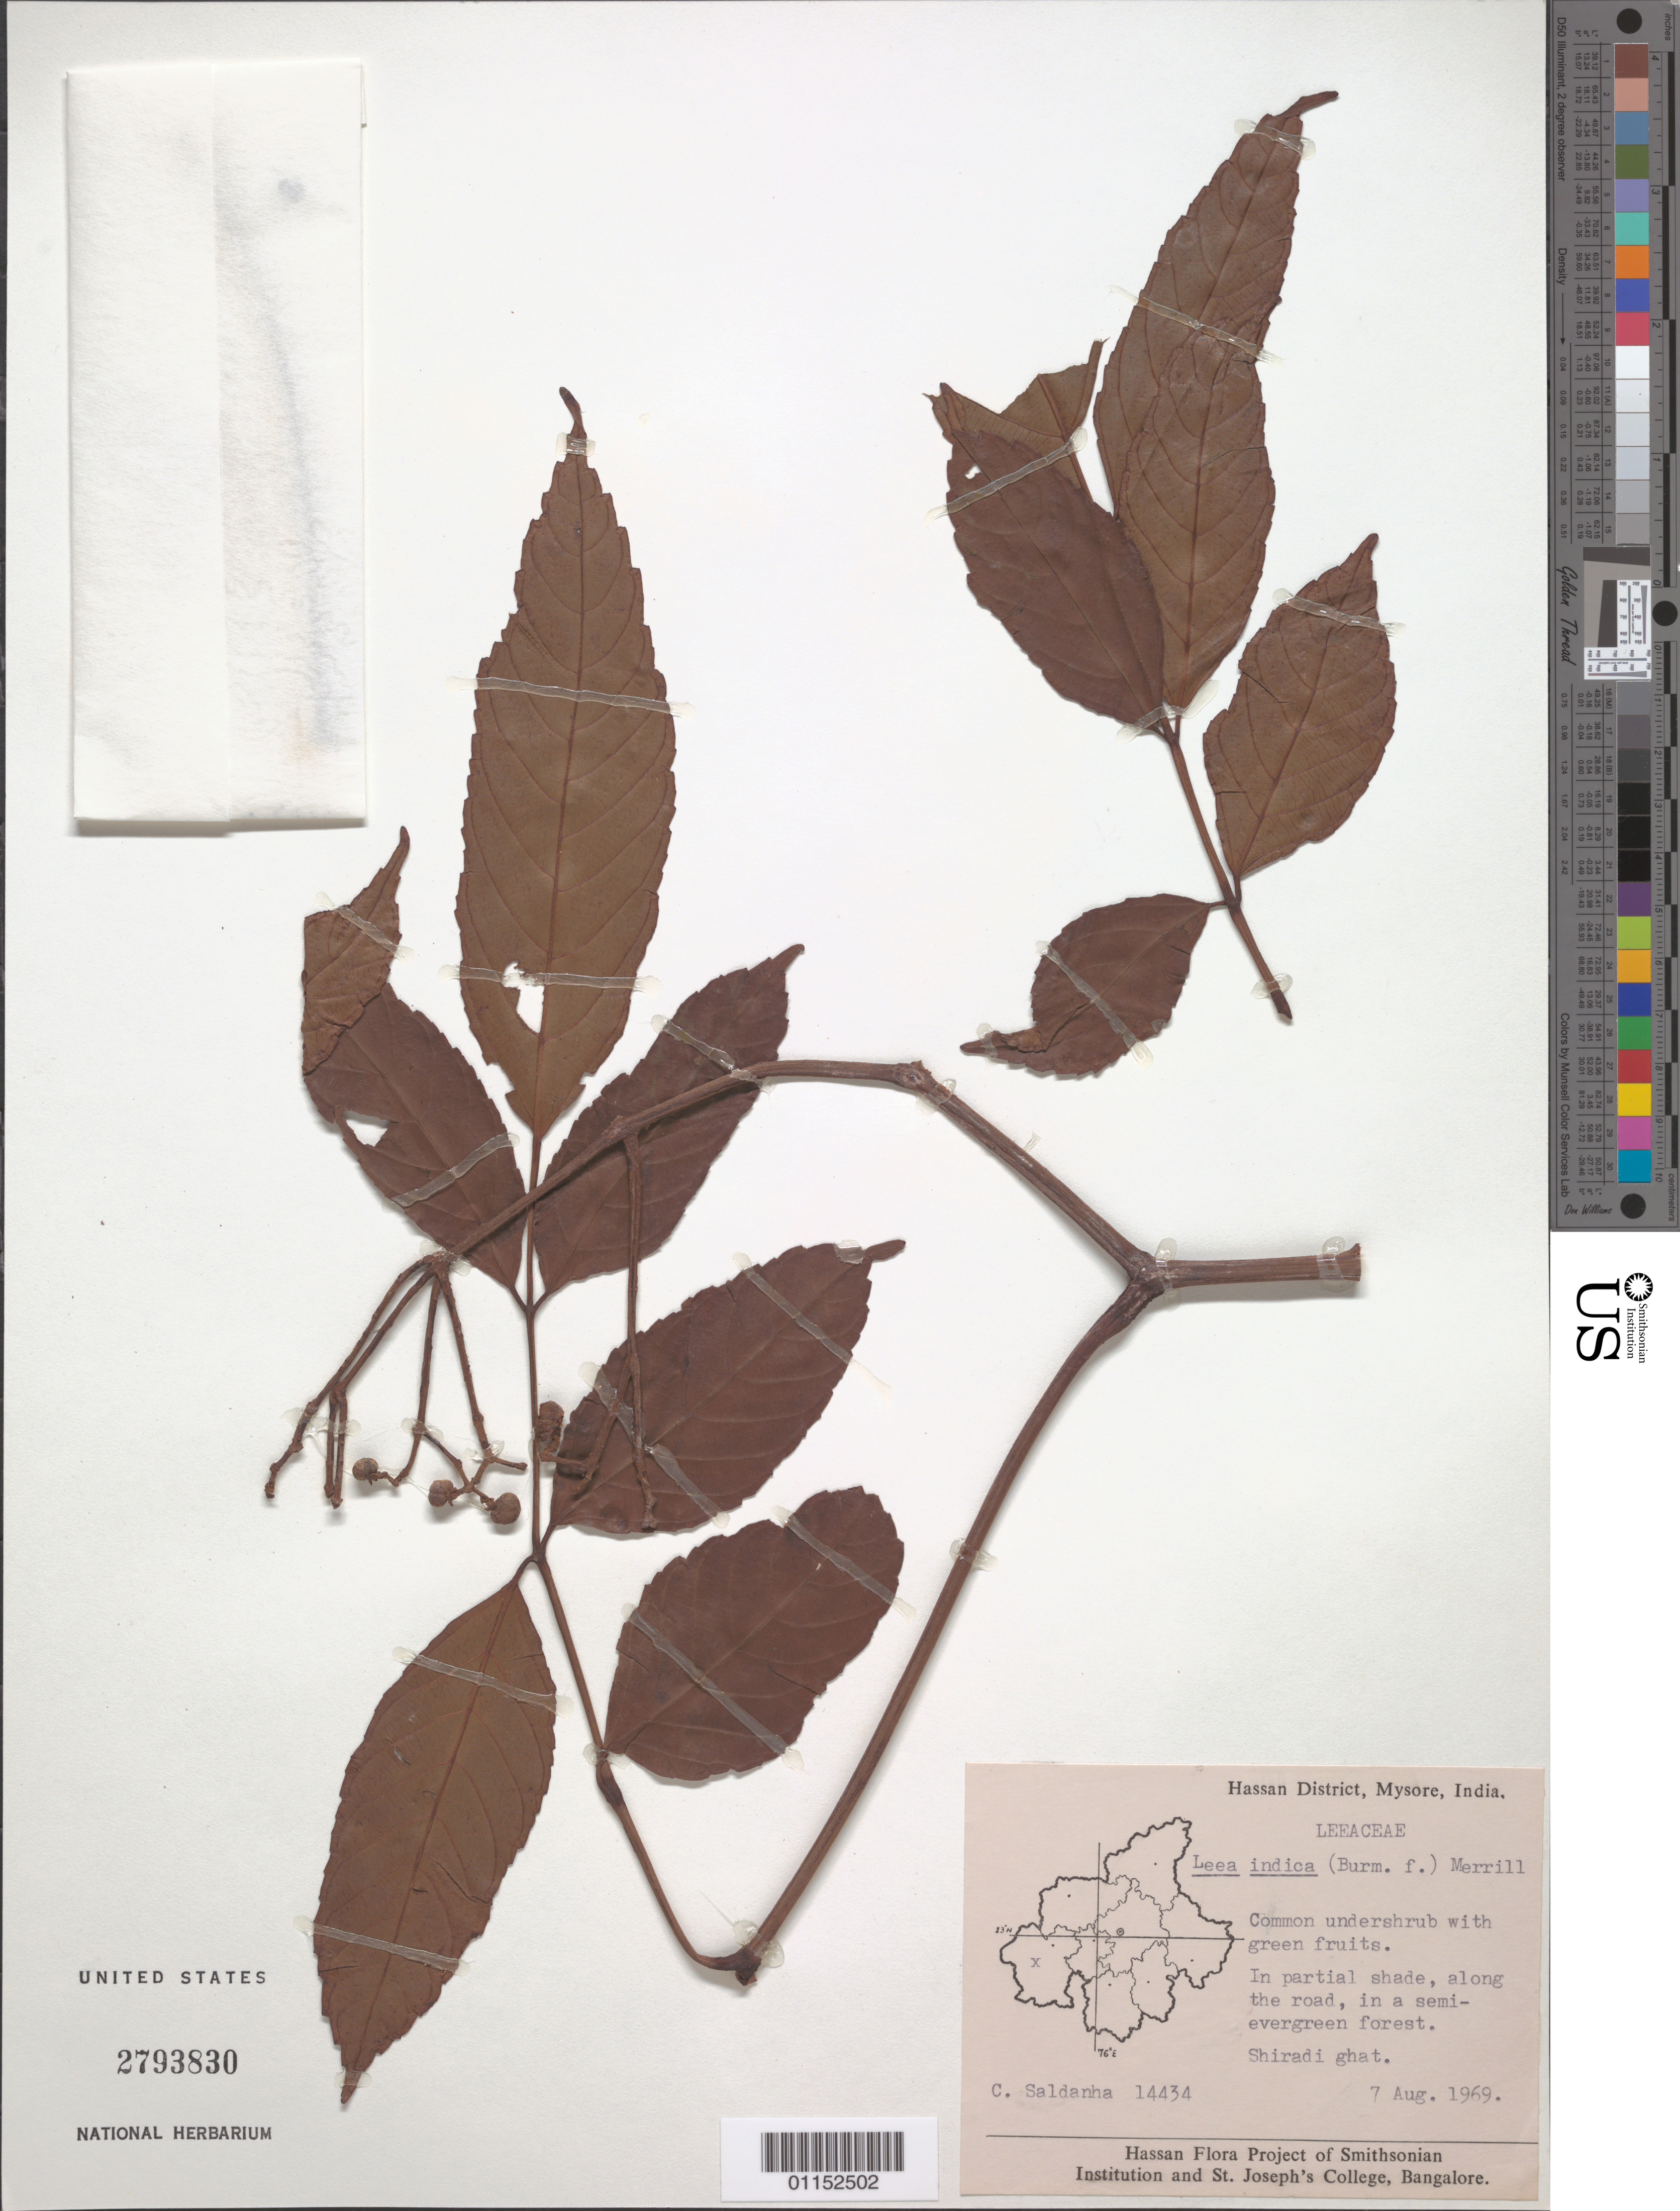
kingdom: Plantae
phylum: Tracheophyta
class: Magnoliopsida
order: Vitales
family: Vitaceae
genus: Leea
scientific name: Leea indica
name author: (Burm. f.) Merr.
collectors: C. J. Saldanha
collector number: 14434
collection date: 1969-08-07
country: India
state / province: Karnataka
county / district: Mysore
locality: Shiradi ghat.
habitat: Common undershrub. In partial shade, along the road, in a semi-evergreen forest.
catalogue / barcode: US 2793830